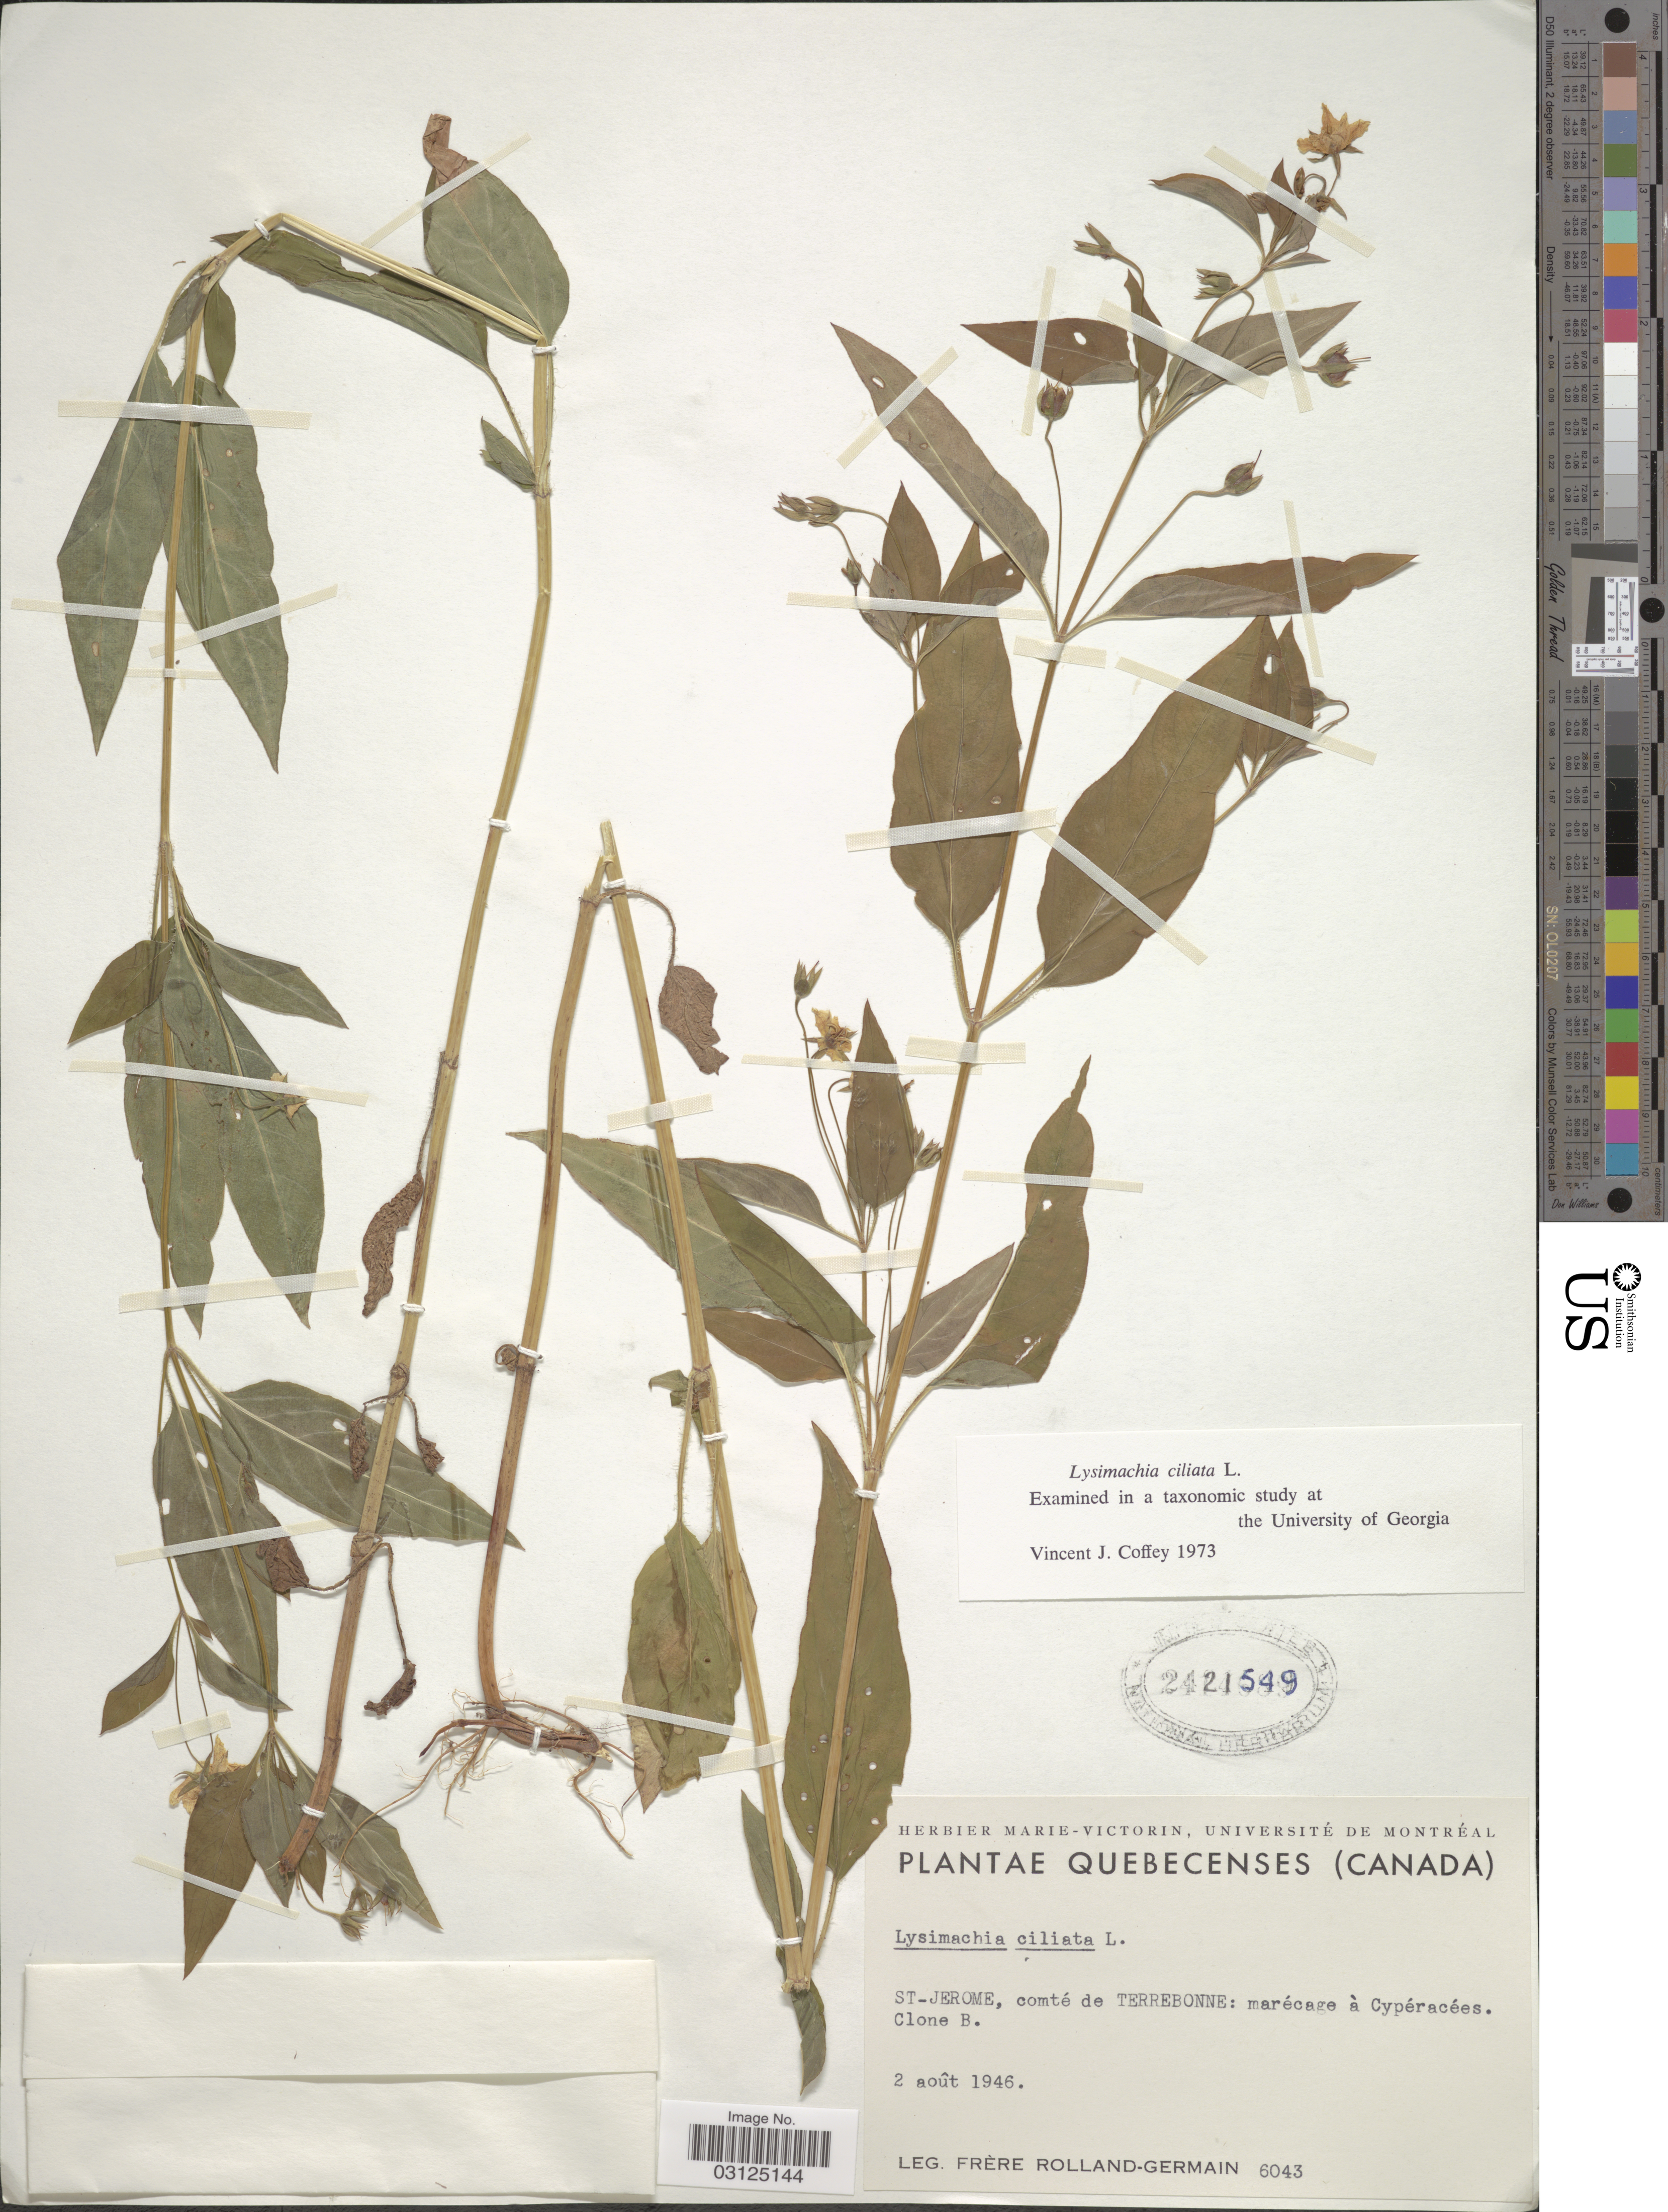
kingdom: Plantae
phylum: Tracheophyta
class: Magnoliopsida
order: Ericales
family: Primulaceae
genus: Lysimachia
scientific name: Lysimachia ciliata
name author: L.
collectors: Rolland-Germain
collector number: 6043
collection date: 1946-08-02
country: Canada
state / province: Quebec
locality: St-Jerome, comté de Terrebonne: marécage à Cypéracées. Clone B.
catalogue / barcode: US 2424549